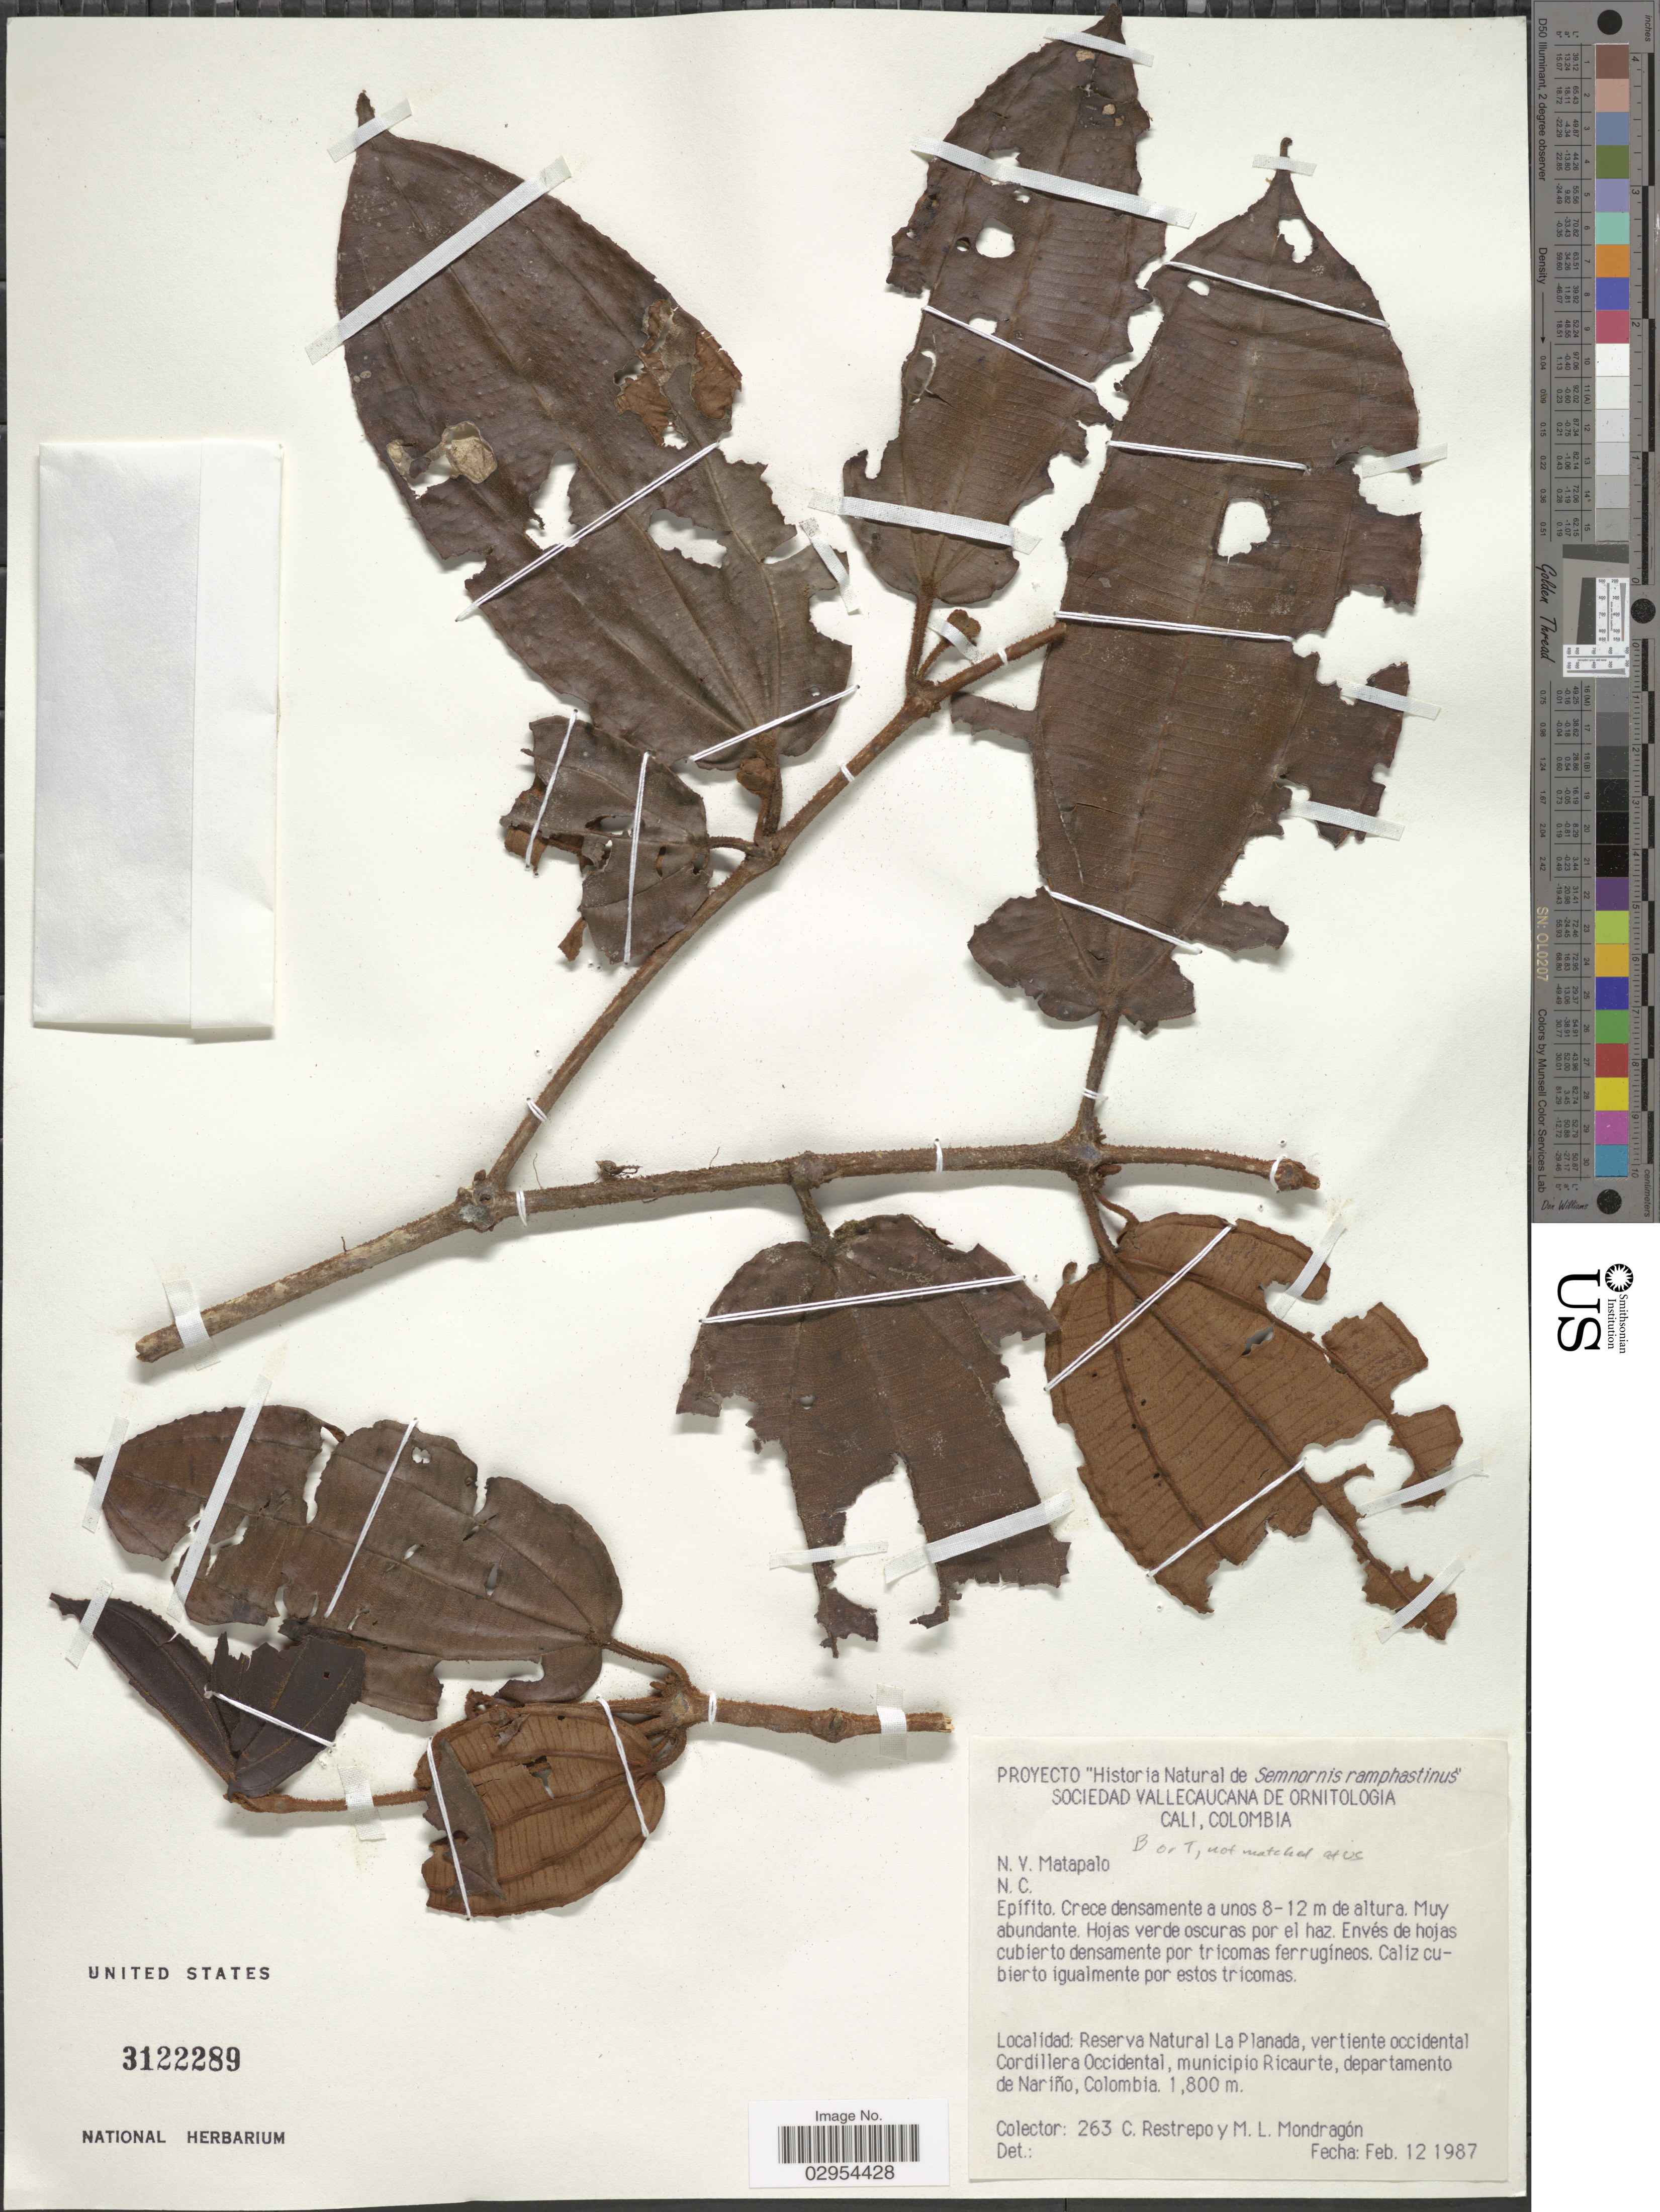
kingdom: Plantae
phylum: Tracheophyta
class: Magnoliopsida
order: Myrtales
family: Melastomataceae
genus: Topobea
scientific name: Topobea sp.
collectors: C. Restrepo & M. Mondragón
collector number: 263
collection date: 1987-02-12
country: Colombia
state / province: Nariño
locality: Reserva Natural La Panda, vertiente occidental Cordillera Occidental, municipio Ricaurte, departamento de Nariño.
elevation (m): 1800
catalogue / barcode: US 3122289